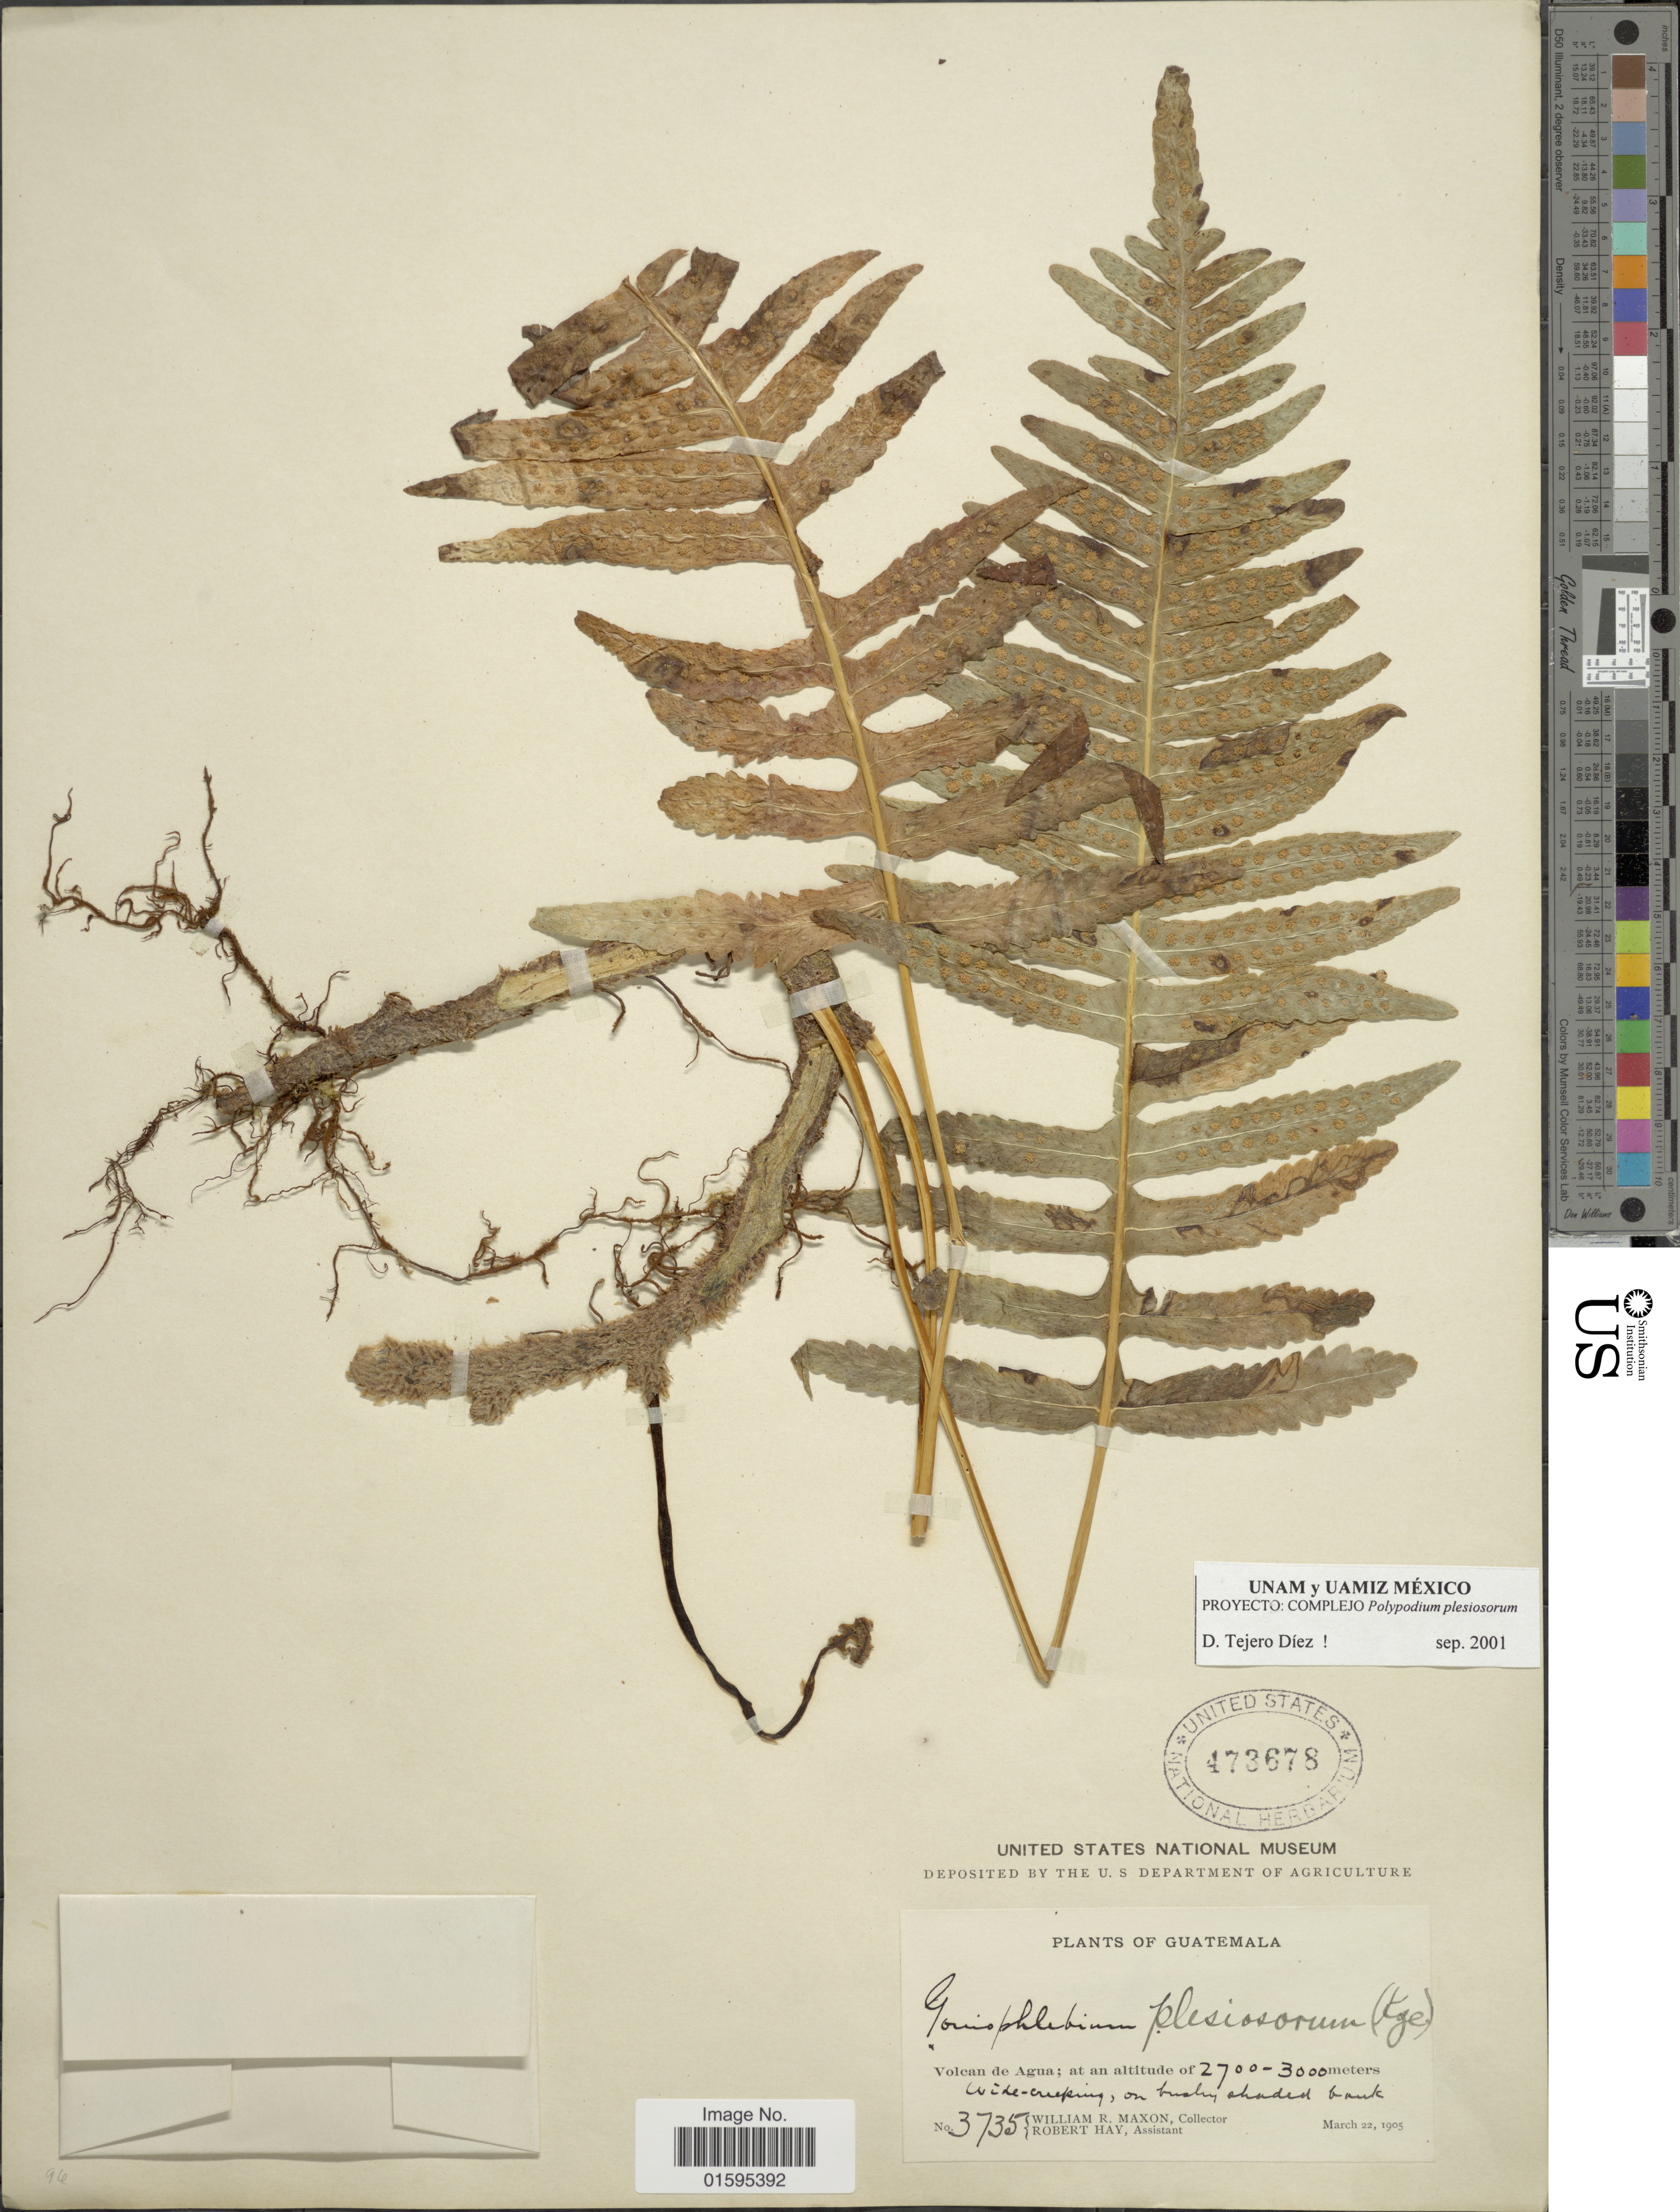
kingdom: Plantae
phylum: Tracheophyta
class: Polypodiopsida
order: Polypodiales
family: Polypodiaceae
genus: Polypodium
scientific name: Polypodium plesiosorum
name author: Kunze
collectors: W. R. Maxon & R. H. Hay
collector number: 3735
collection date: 1905-03-22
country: Guatemala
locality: Volcan de Agua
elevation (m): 2700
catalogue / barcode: US 473678